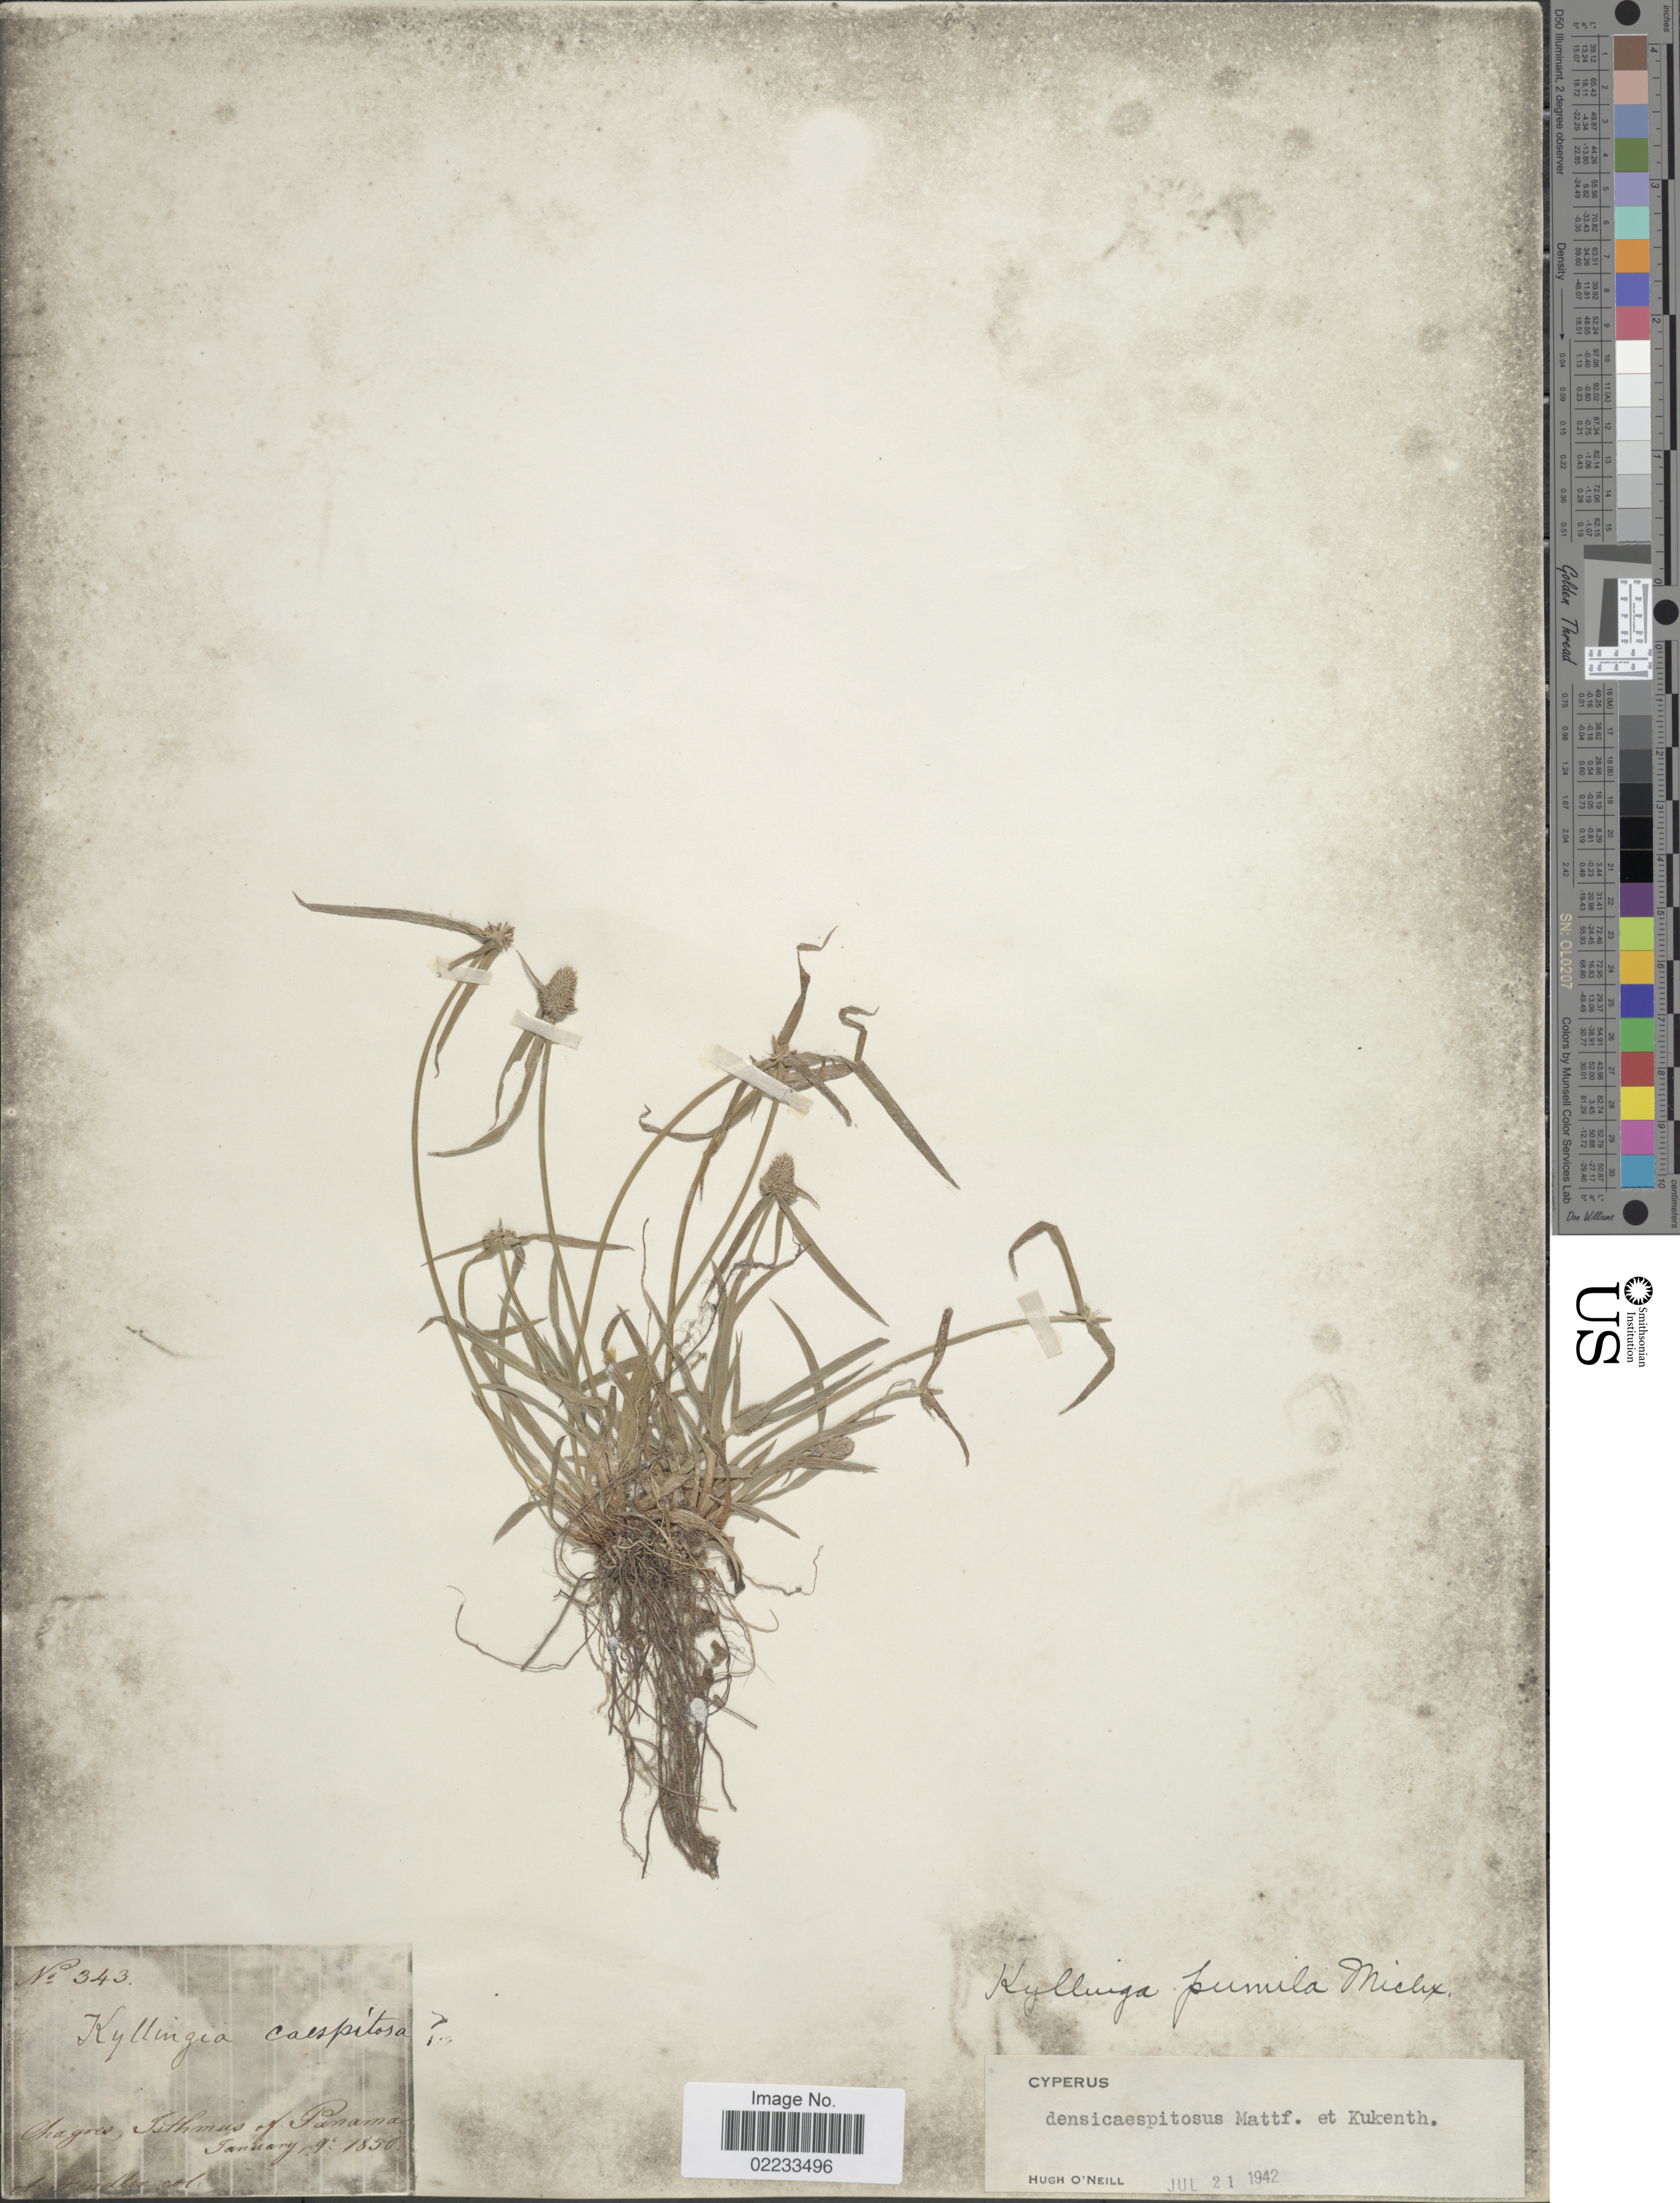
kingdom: Plantae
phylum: Tracheophyta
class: Liliopsida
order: Poales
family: Cyperaceae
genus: Cyperus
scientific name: Cyperus hortensis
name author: (Salzm. ex Steud.) Dorr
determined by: Strong, Mark T., (BOT), Smithsonian Institution - National Museum of Natural History (UNITED STATES)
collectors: A. Fendler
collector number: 343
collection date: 1850-01-09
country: Panama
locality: Chagres, Isthmus of Panama